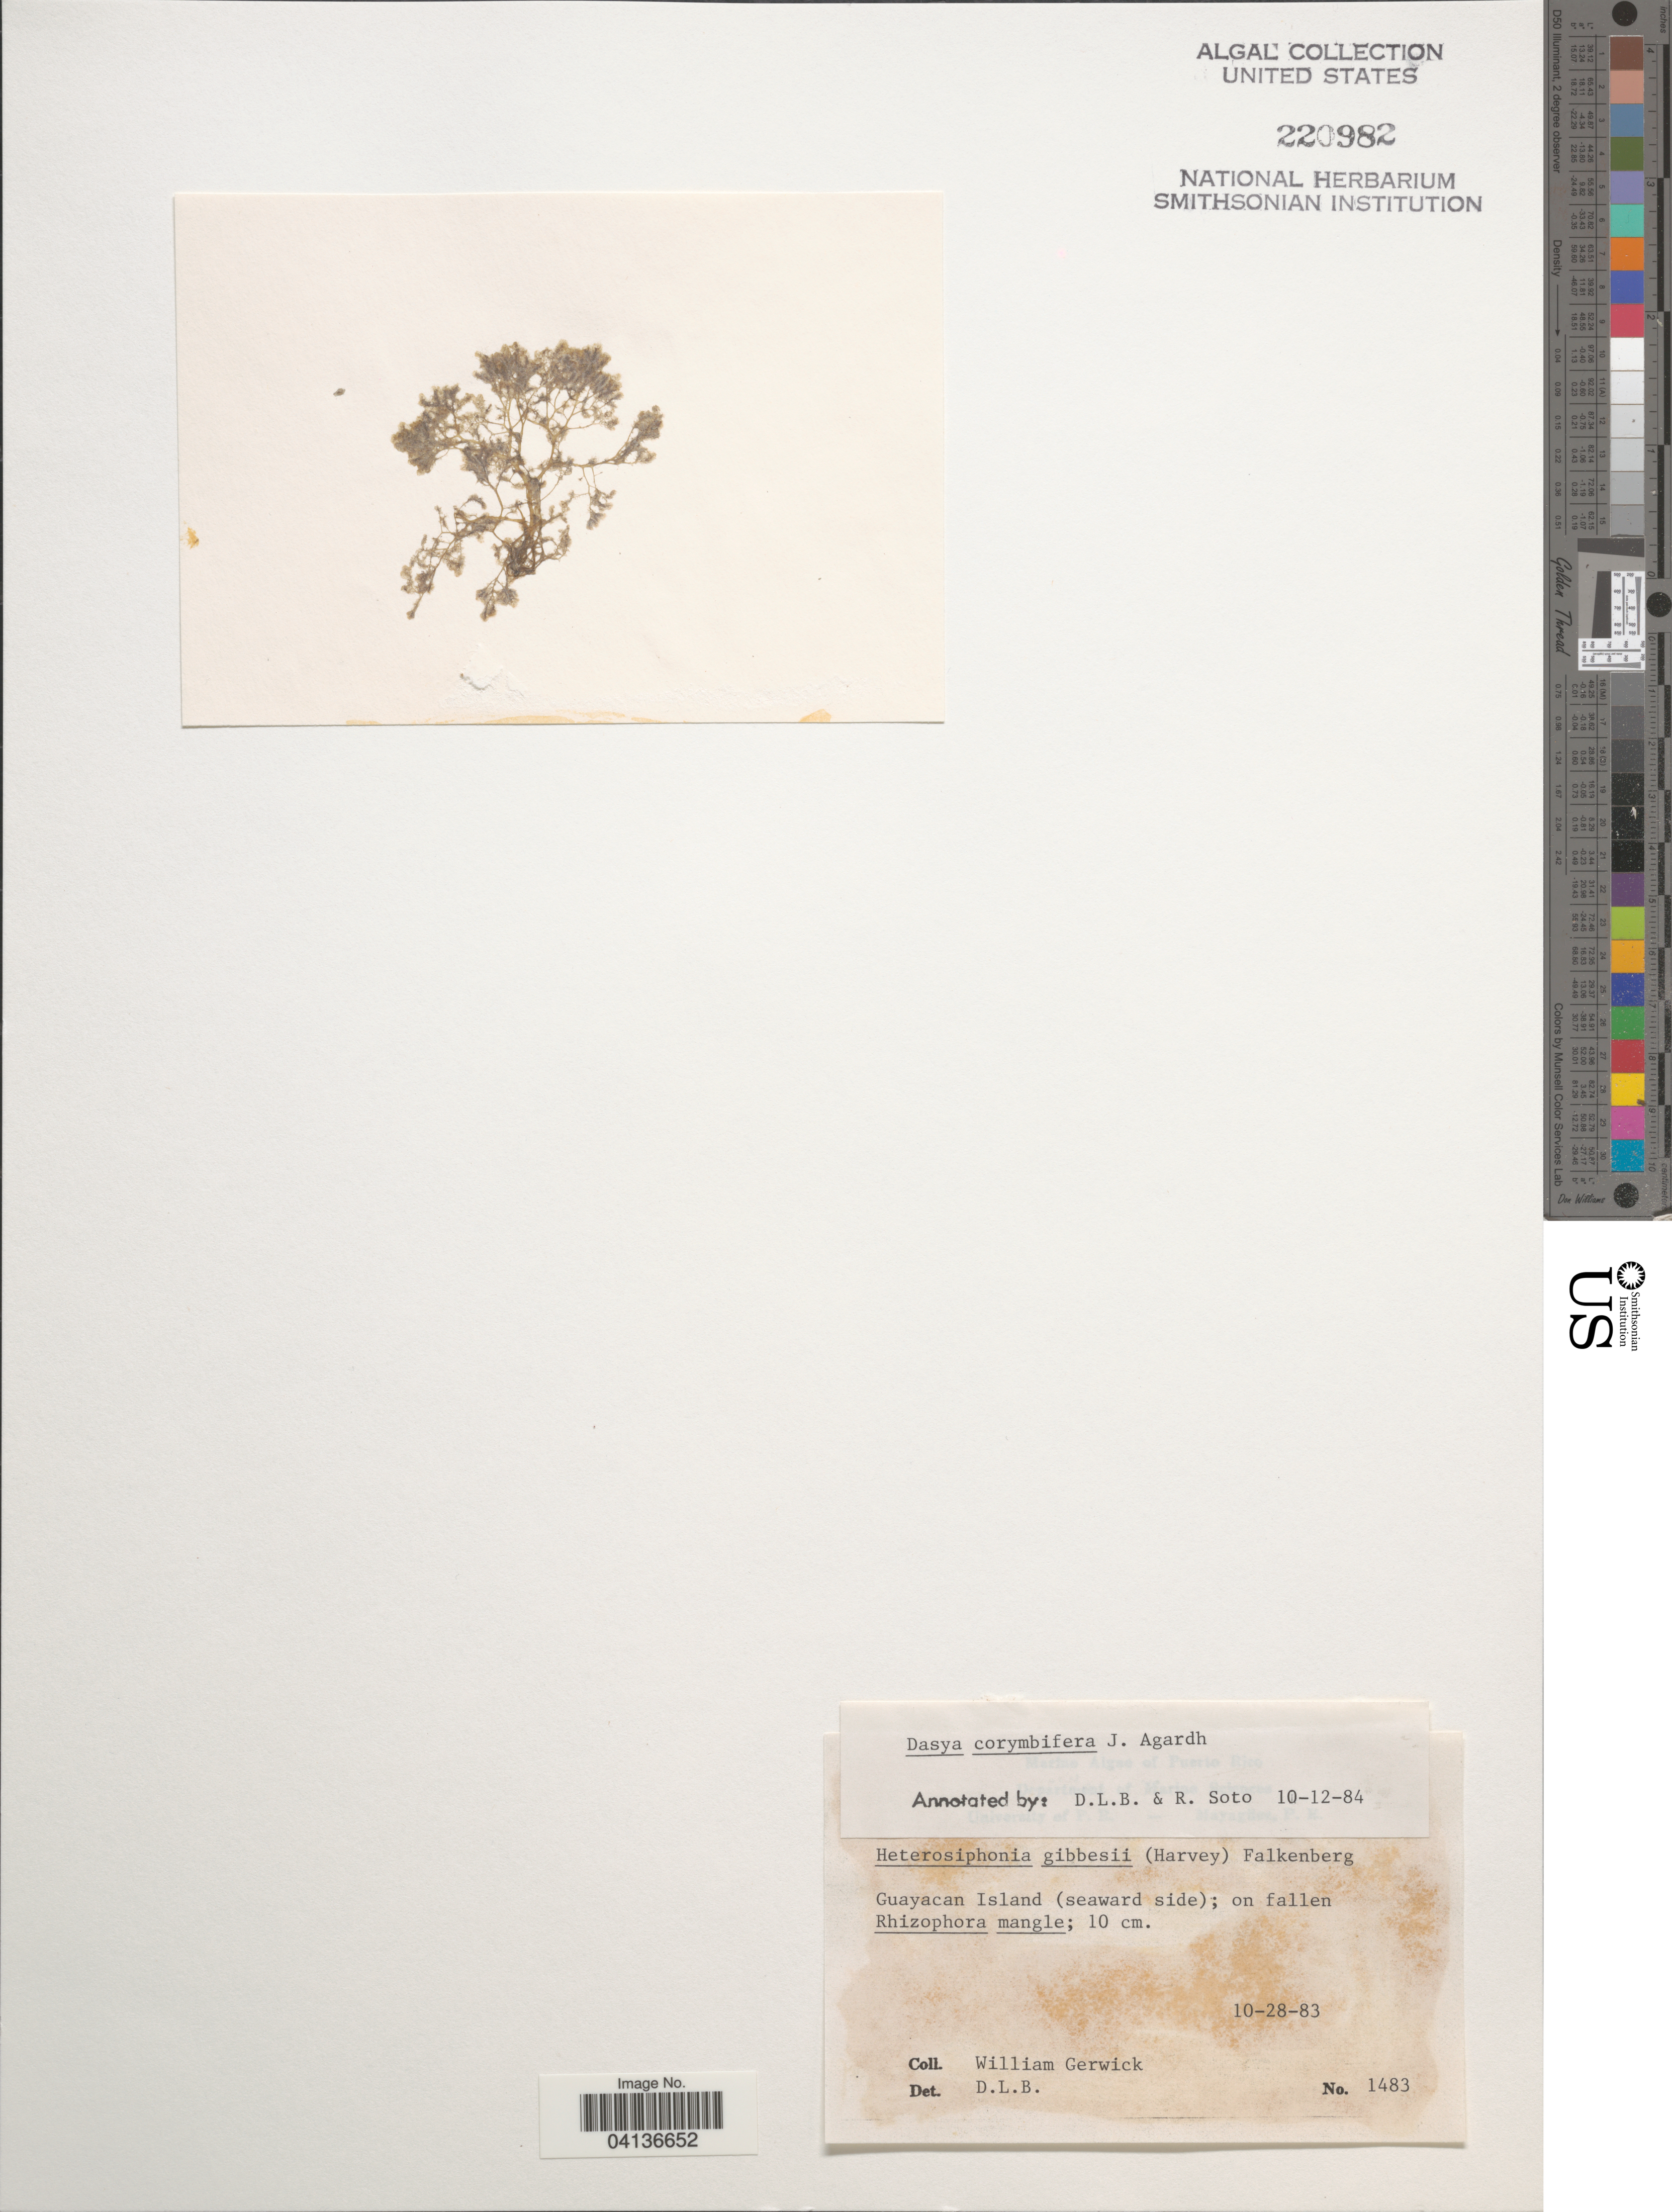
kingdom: Plantae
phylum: Rhodophyta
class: Florideophyceae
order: Ceramiales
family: Dasyaceae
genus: Dasya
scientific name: Dasya corymbifera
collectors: W. Gerwick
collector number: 1483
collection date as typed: Transcribed d/m/y: 28/10/83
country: Puerto Rico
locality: Guayacan Island (seaward side).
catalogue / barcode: US 220982